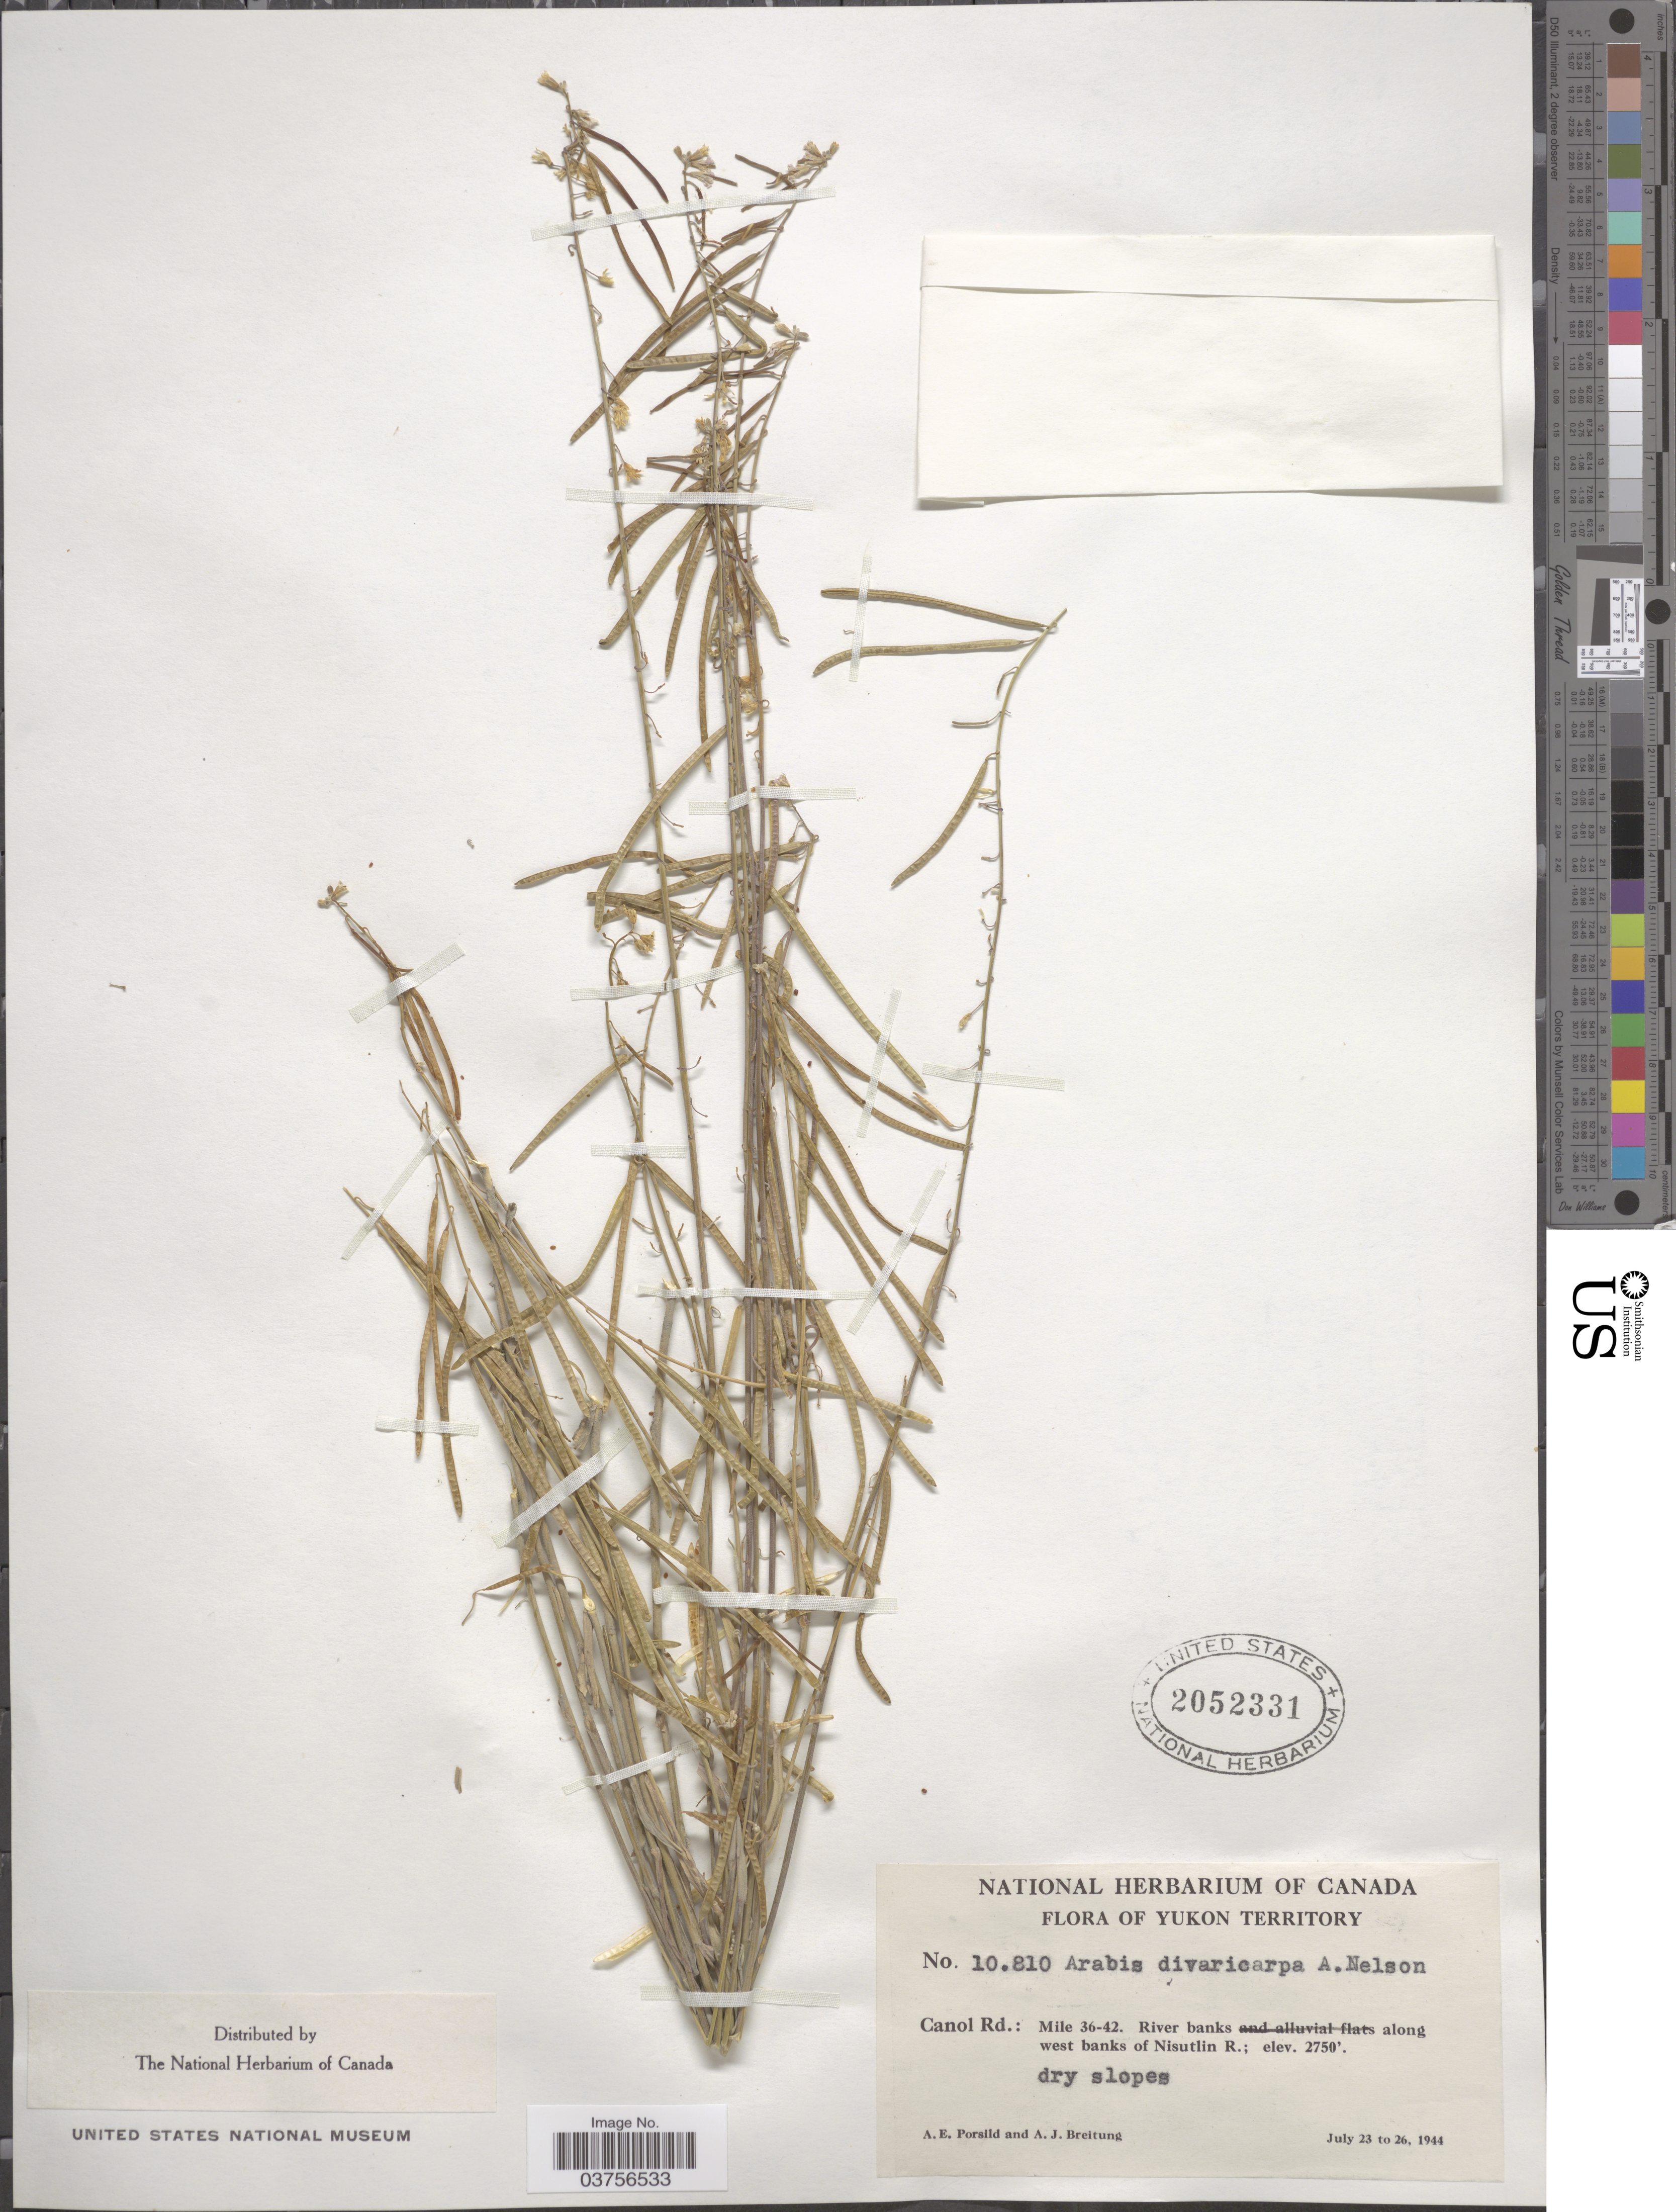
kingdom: Plantae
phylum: Tracheophyta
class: Magnoliopsida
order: Brassicales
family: Brassicaceae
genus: Arabis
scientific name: Arabis divaricarpa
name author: A. Nelson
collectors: A. E. Porsild & A. Breitung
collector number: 10810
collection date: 1944-07-23/1944-07-26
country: Canada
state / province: Yukon Territory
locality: Canol Rd.: Mile 36-42. River banks along west banks of Nisutlin R.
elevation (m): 838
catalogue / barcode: US 2052331